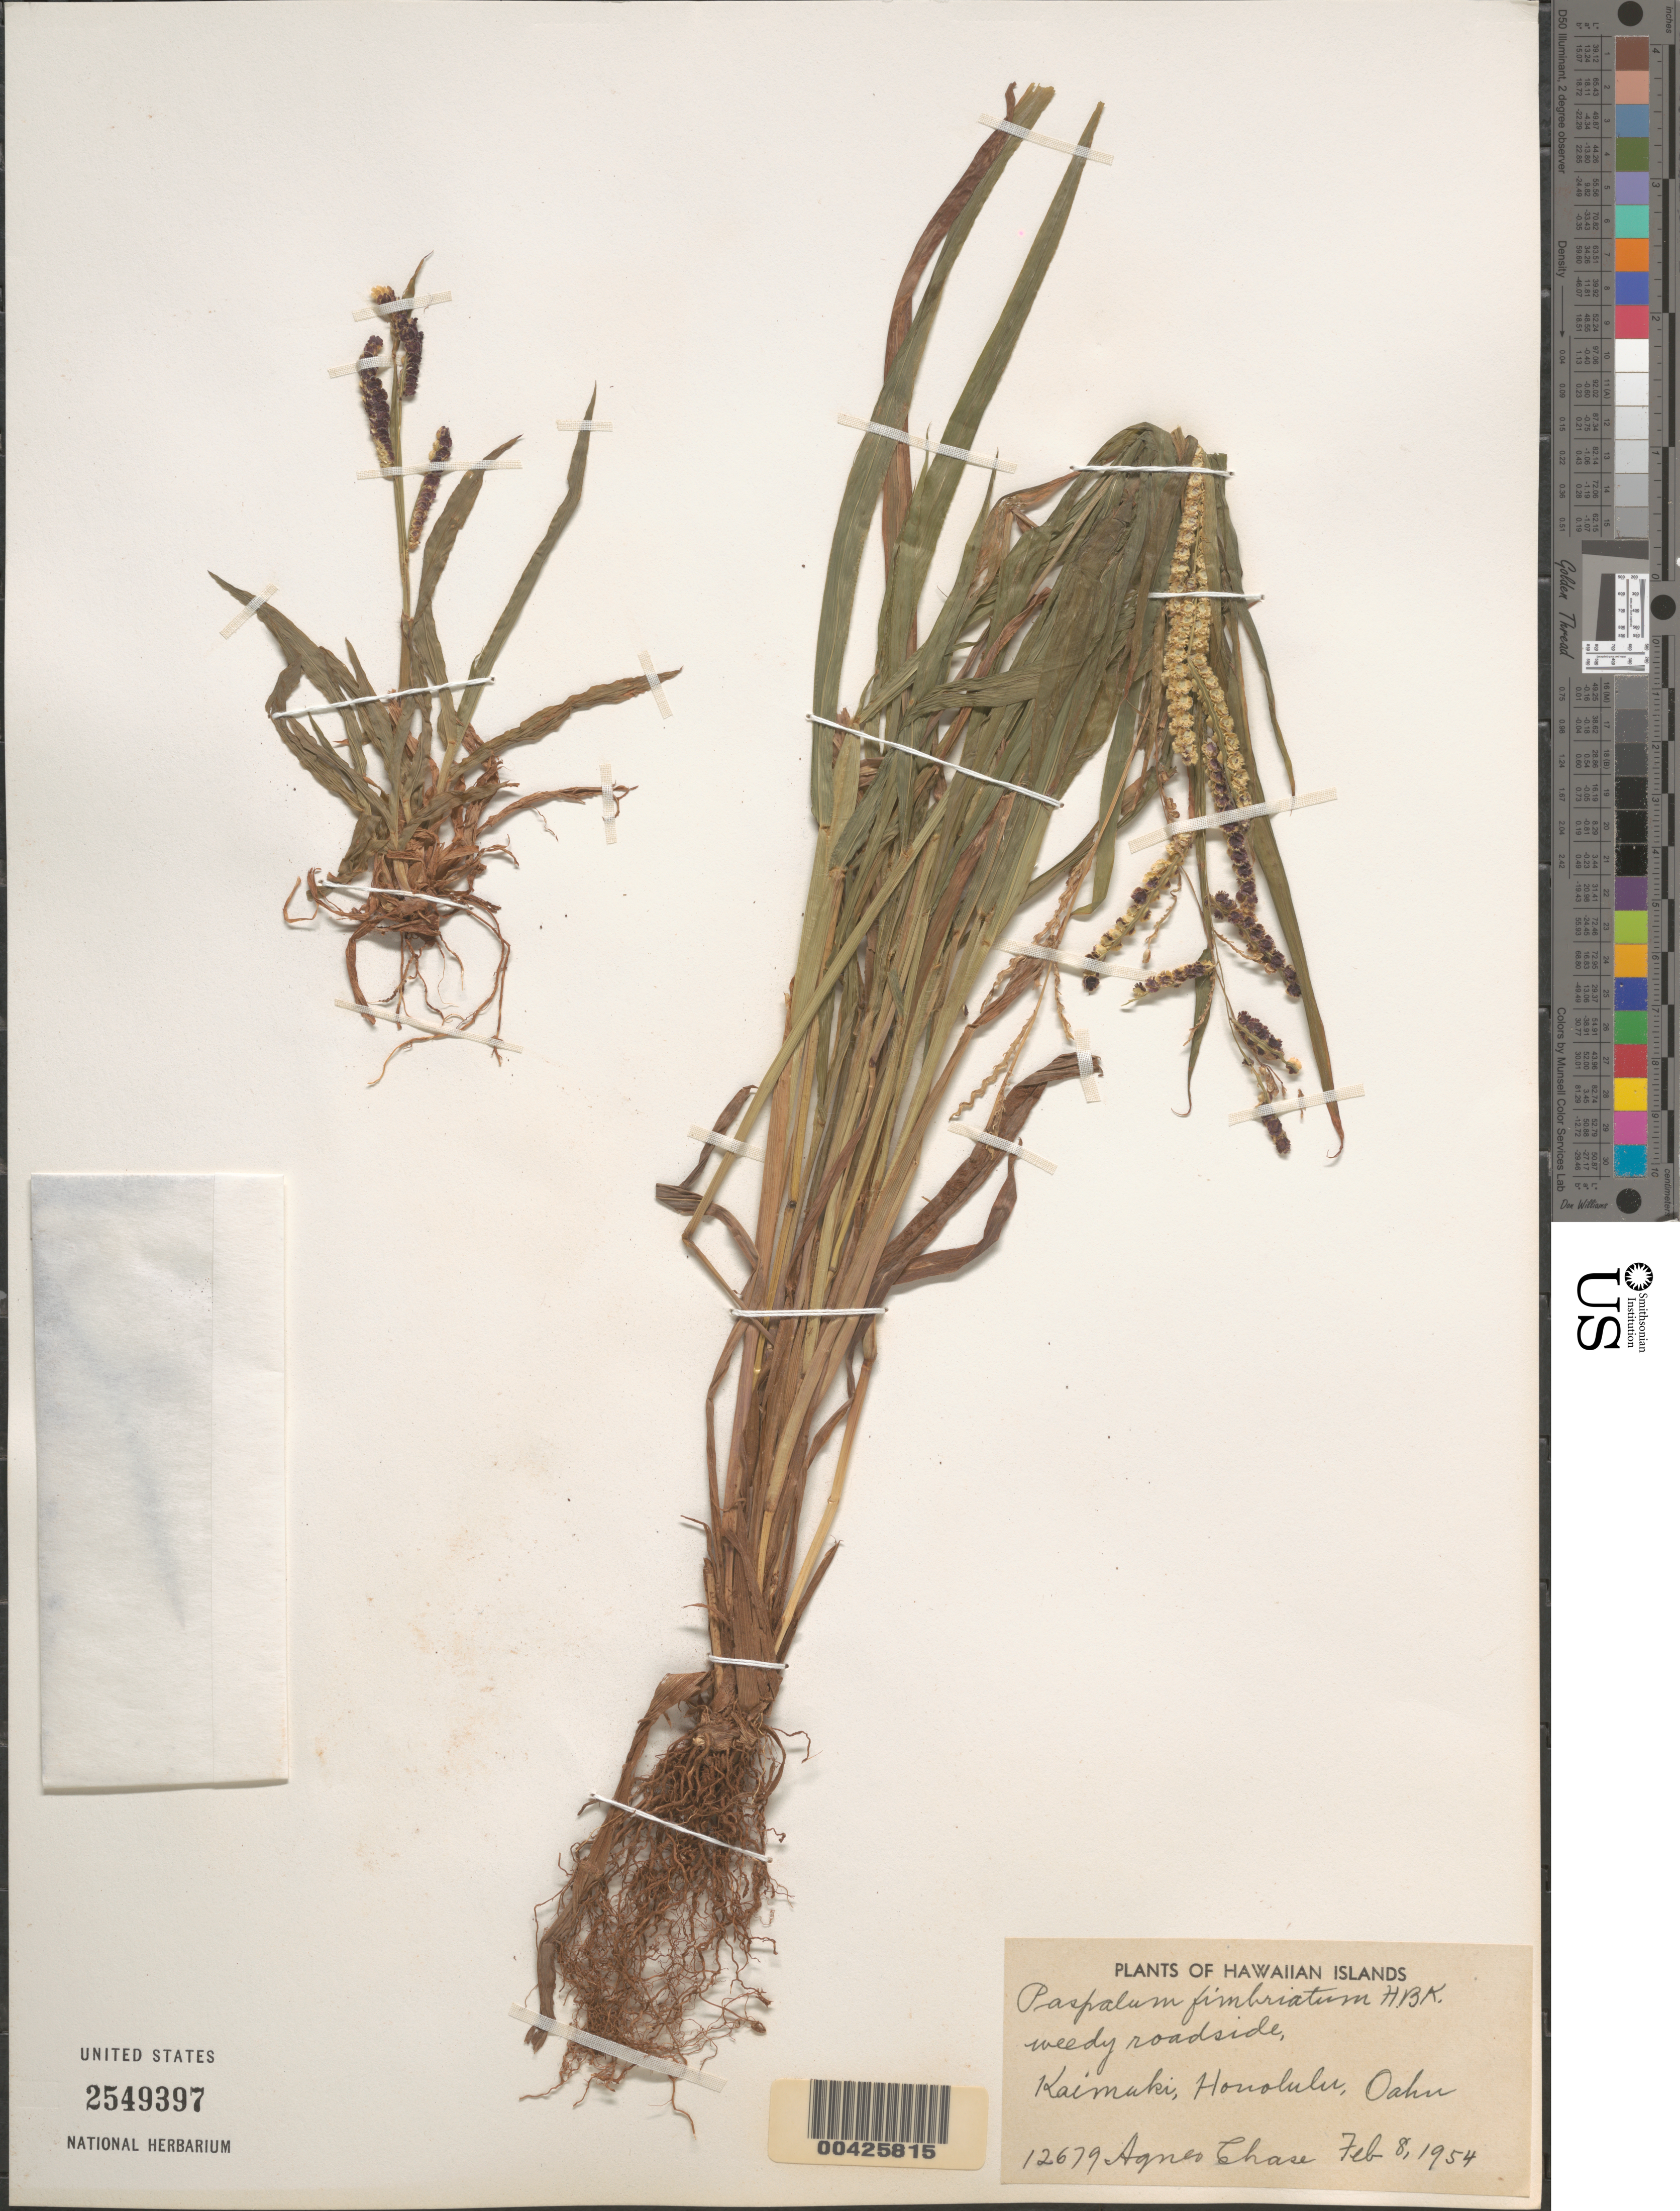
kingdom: Plantae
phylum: Tracheophyta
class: Liliopsida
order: Poales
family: Poaceae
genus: Paspalum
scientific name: Paspalum fimbriatum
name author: Kunth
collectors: A. Chase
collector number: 12679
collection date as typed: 8 Feb 1954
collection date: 1954-02-08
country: United States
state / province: Hawaii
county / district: Honolulu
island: Oahu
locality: Kaimuki, Honolulu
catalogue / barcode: US 2549397